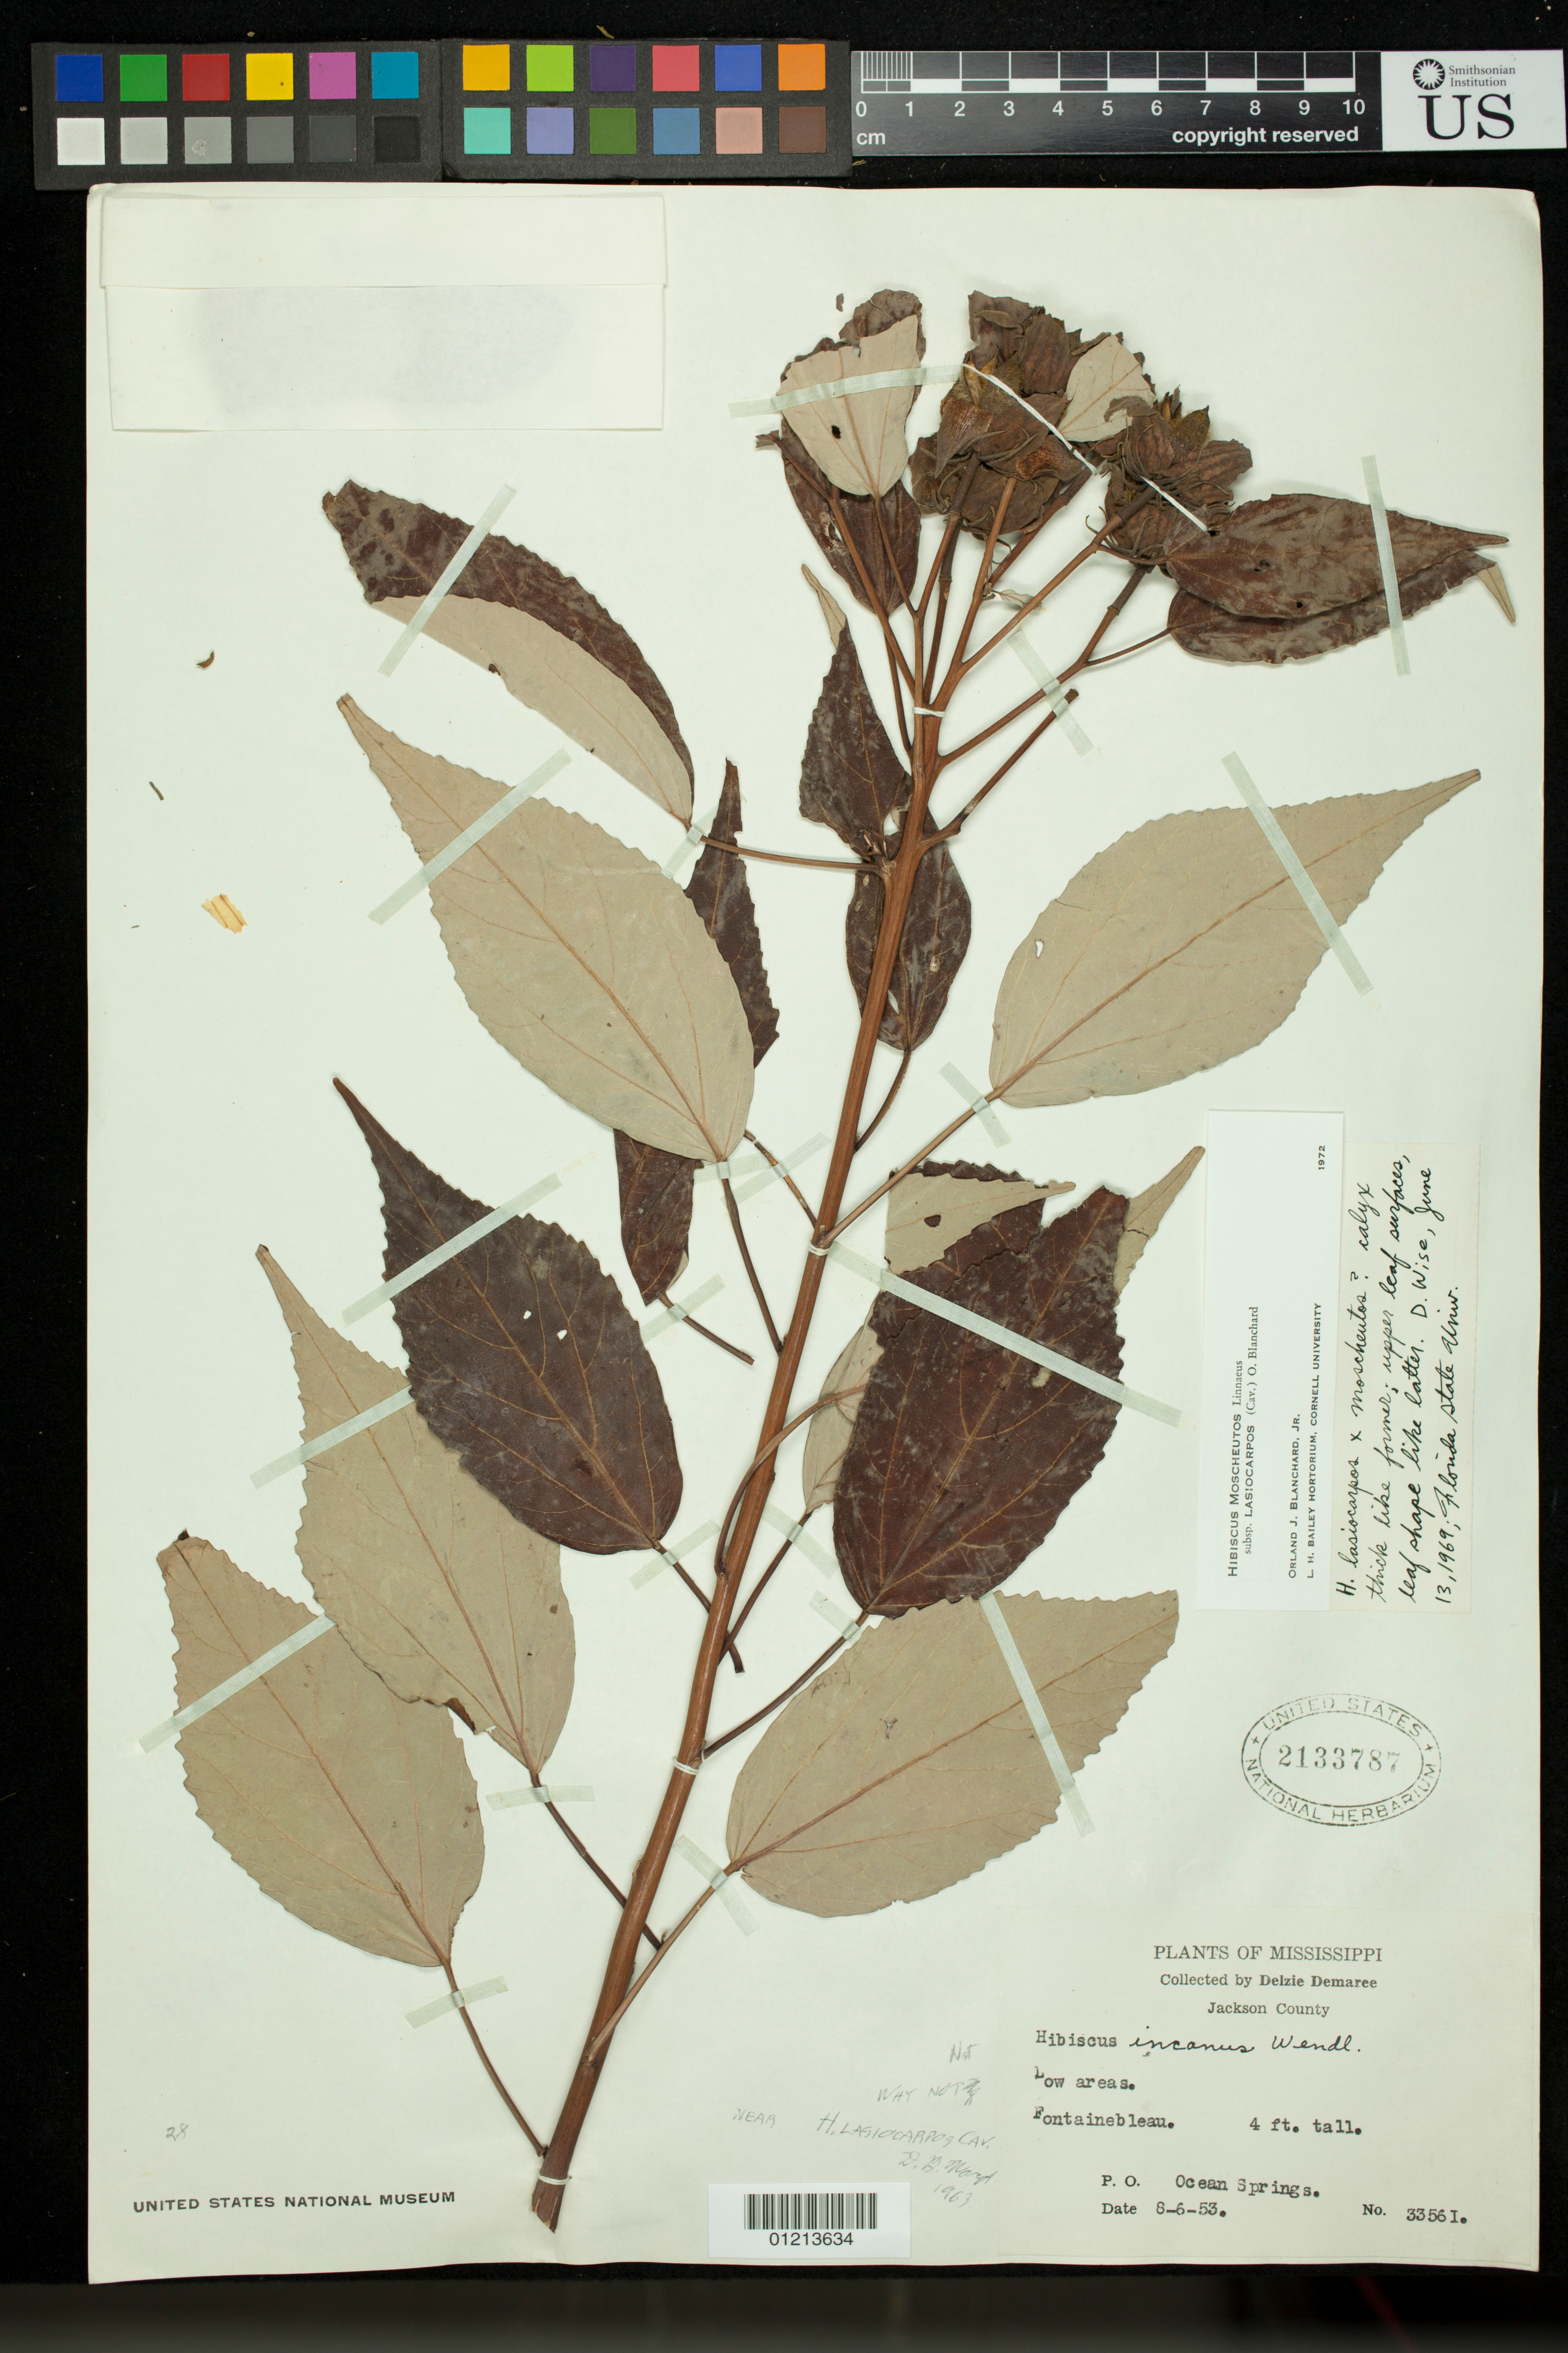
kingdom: Plantae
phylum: Tracheophyta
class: Magnoliopsida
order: Malvales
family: Malvaceae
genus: Hibiscus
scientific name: Hibiscus moscheutos subsp. lasiocarpos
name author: (Cav.) O.J. Blanch.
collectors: D. Demaree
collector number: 33561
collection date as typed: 08 Jun 1953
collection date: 1953-06-08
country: United States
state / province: Mississippi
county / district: Jackson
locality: Jackson County: Low areas. Fontainebleau. P.O. Ocean Springs.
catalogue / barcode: US 2133787